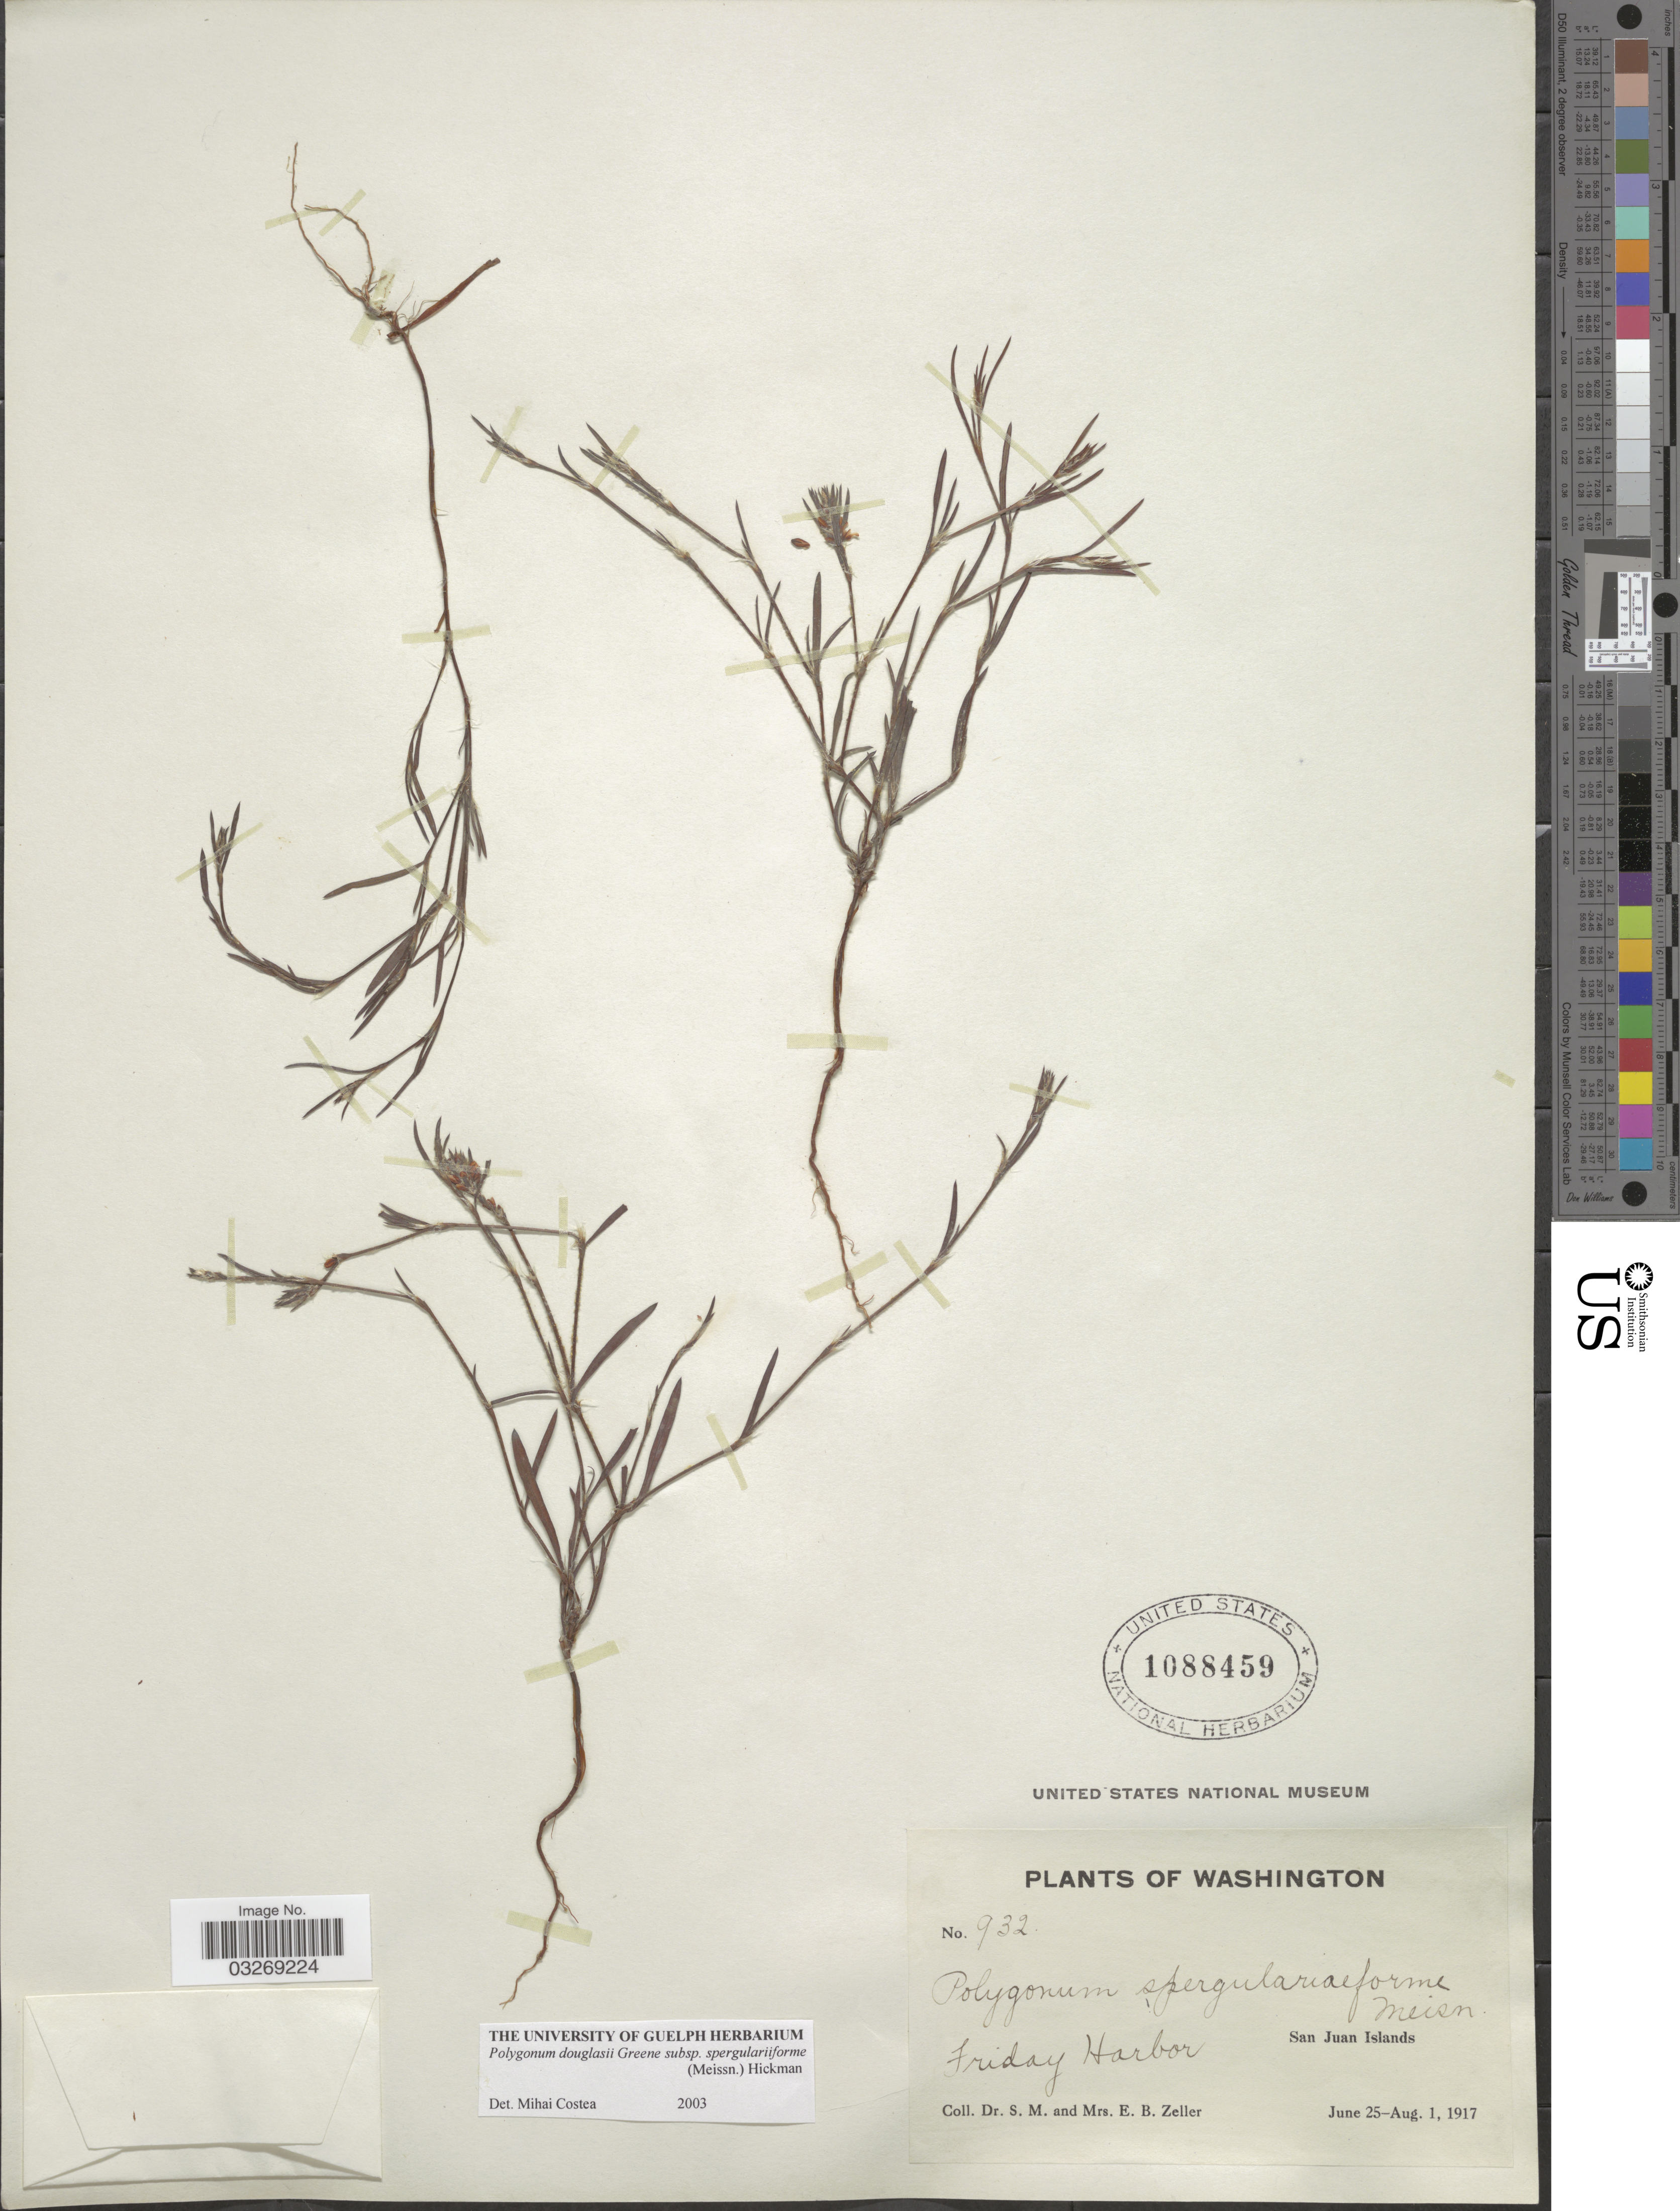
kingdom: Plantae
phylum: Tracheophyta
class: Magnoliopsida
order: Caryophyllales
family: Polygonaceae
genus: Polygonum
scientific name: Polygonum douglasii subsp. spergulariiforme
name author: (Meisn. ex Small) Hickman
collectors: S. Zeller & E. Zeller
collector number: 932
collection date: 1917-06-25/1917-08-01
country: United States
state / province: Washington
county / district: San Juan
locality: Friday Harbor. San Juan Islands. Friday Harbor.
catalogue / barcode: US 1088459